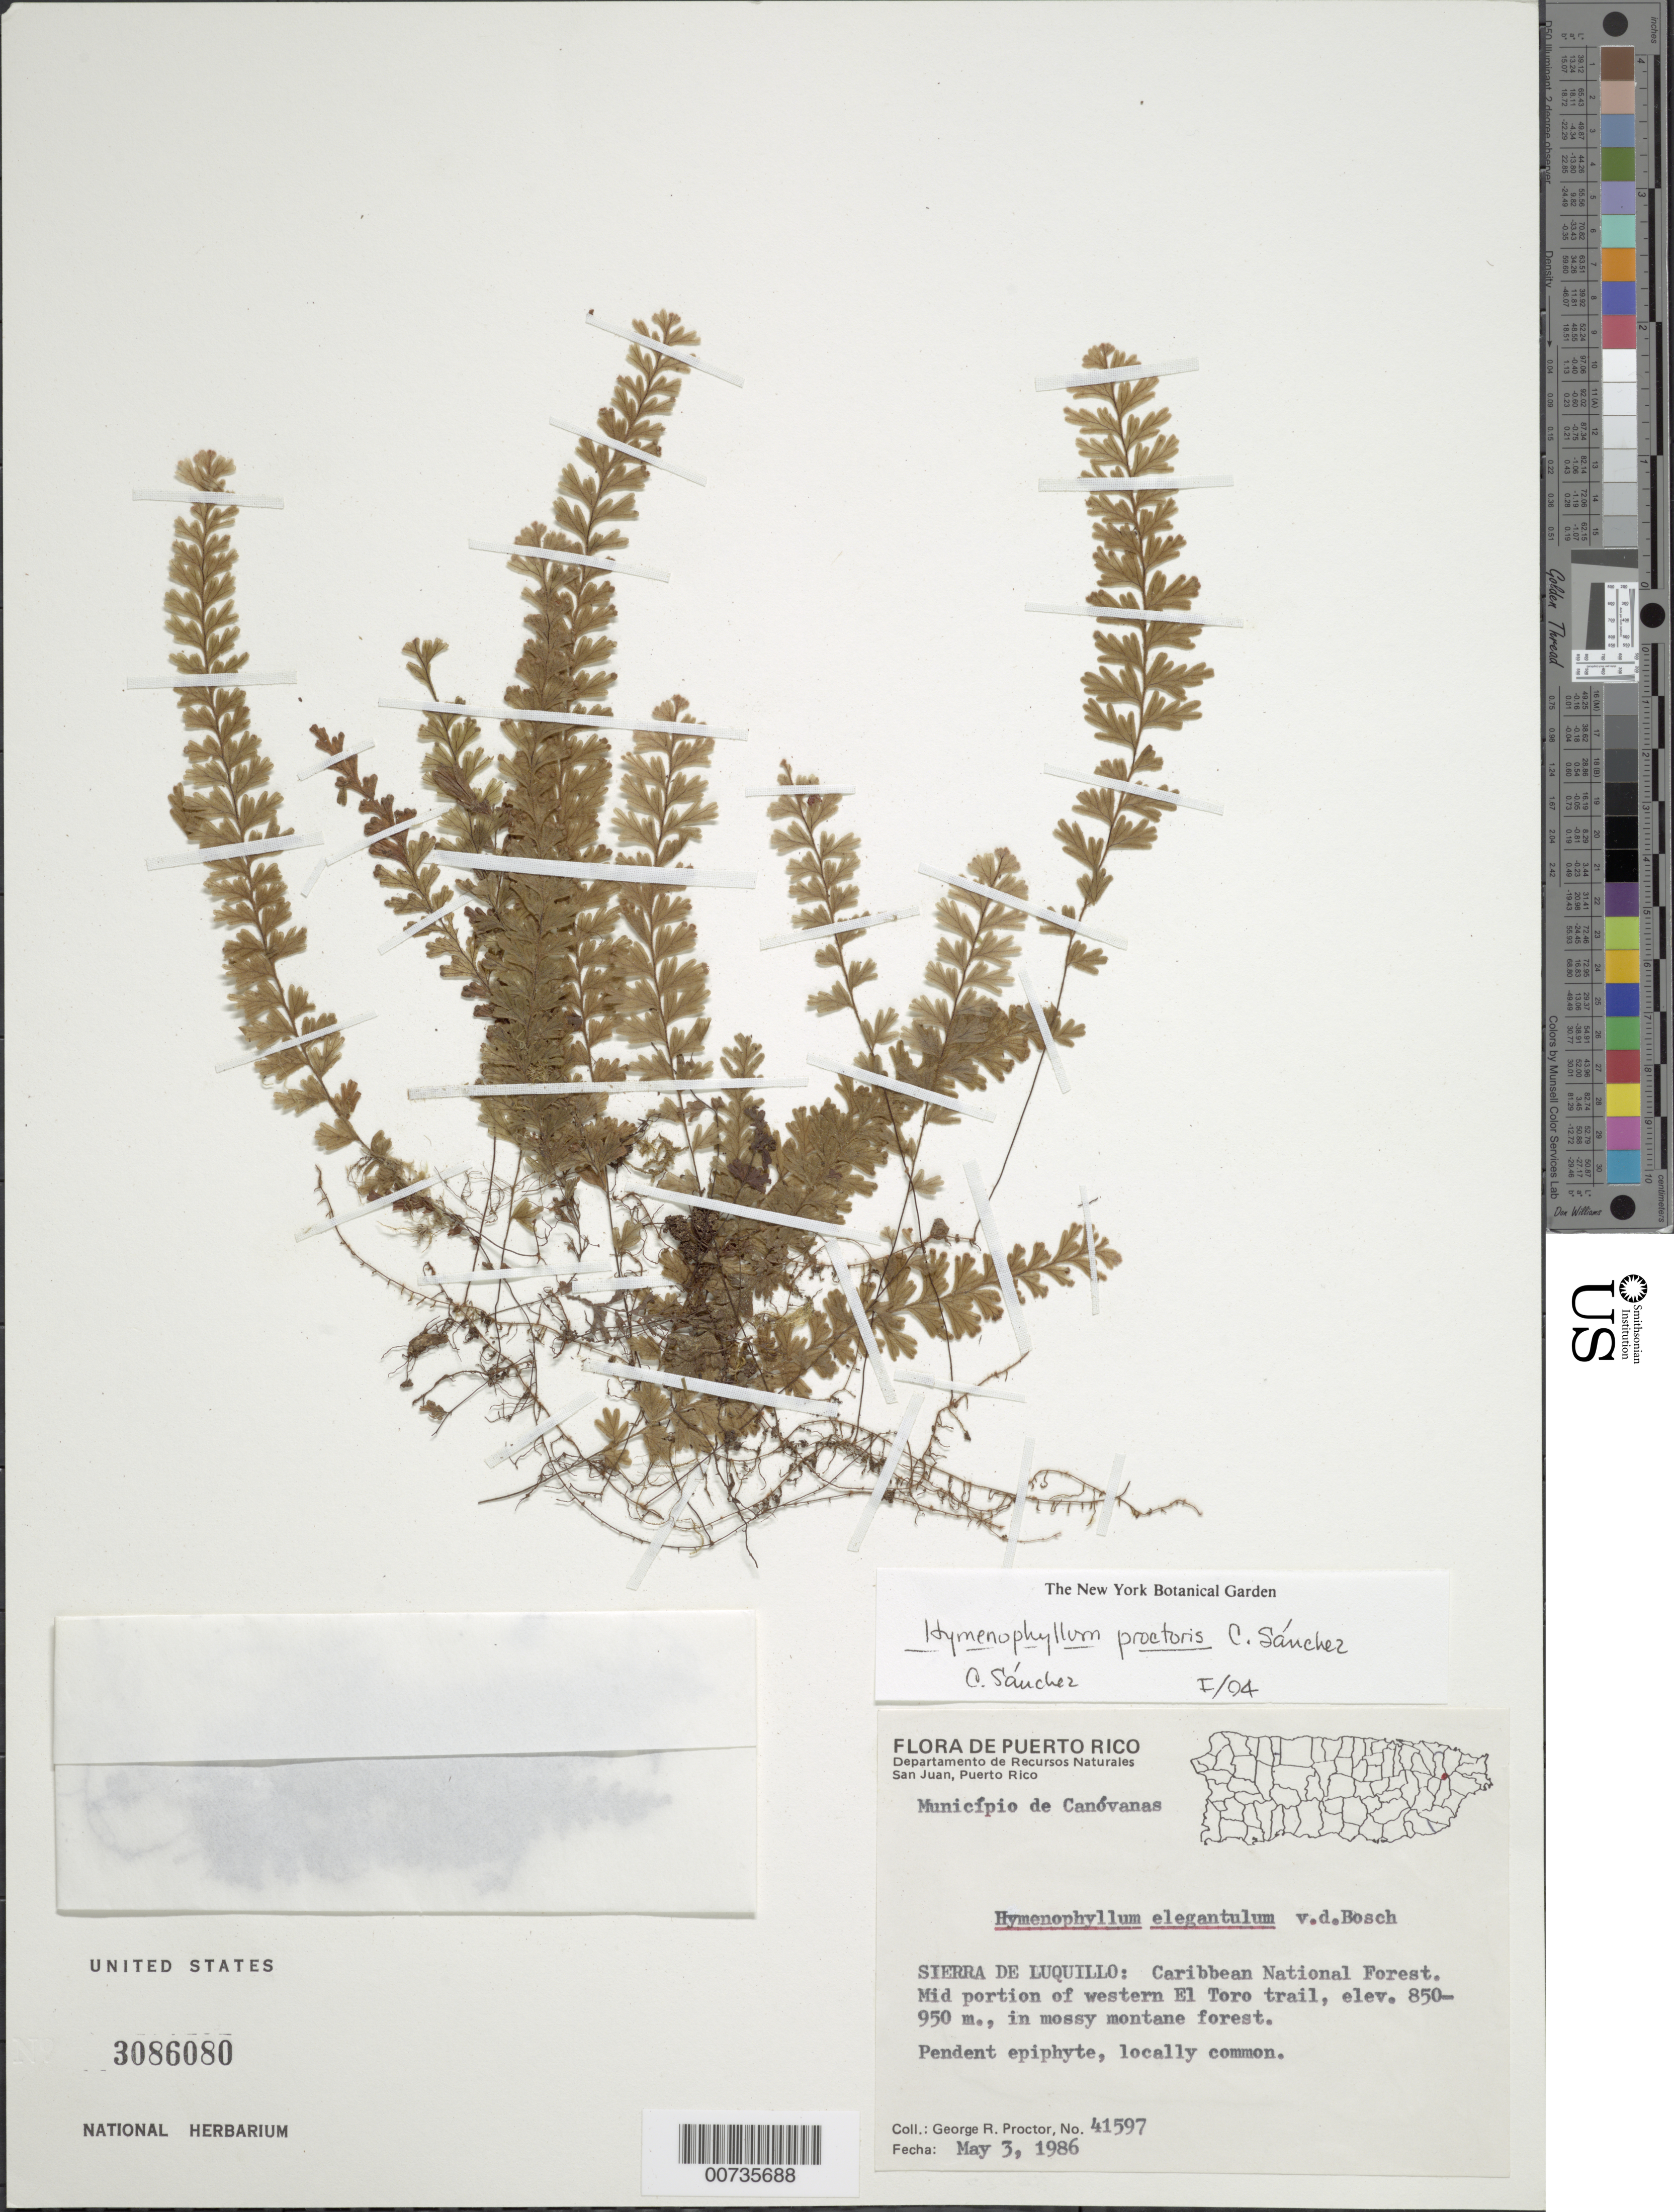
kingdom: Plantae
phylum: Tracheophyta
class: Polypodiopsida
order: Hymenophyllales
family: Hymenophyllaceae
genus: Hymenophyllum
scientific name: Hymenophyllum proctoris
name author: C. Sánchez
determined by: Sánchez, C. A.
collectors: G. R. Proctor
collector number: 41597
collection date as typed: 03 May 1986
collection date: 1986-05-03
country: Puerto Rico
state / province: Canóvanas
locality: Mun. Canóvanas, Sierra de Luquillo: Carib. Natl. Forest, mid portion of western El Toro trail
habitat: In mossy montane forest, pendent epiphyte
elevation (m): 850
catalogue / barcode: US 3086080